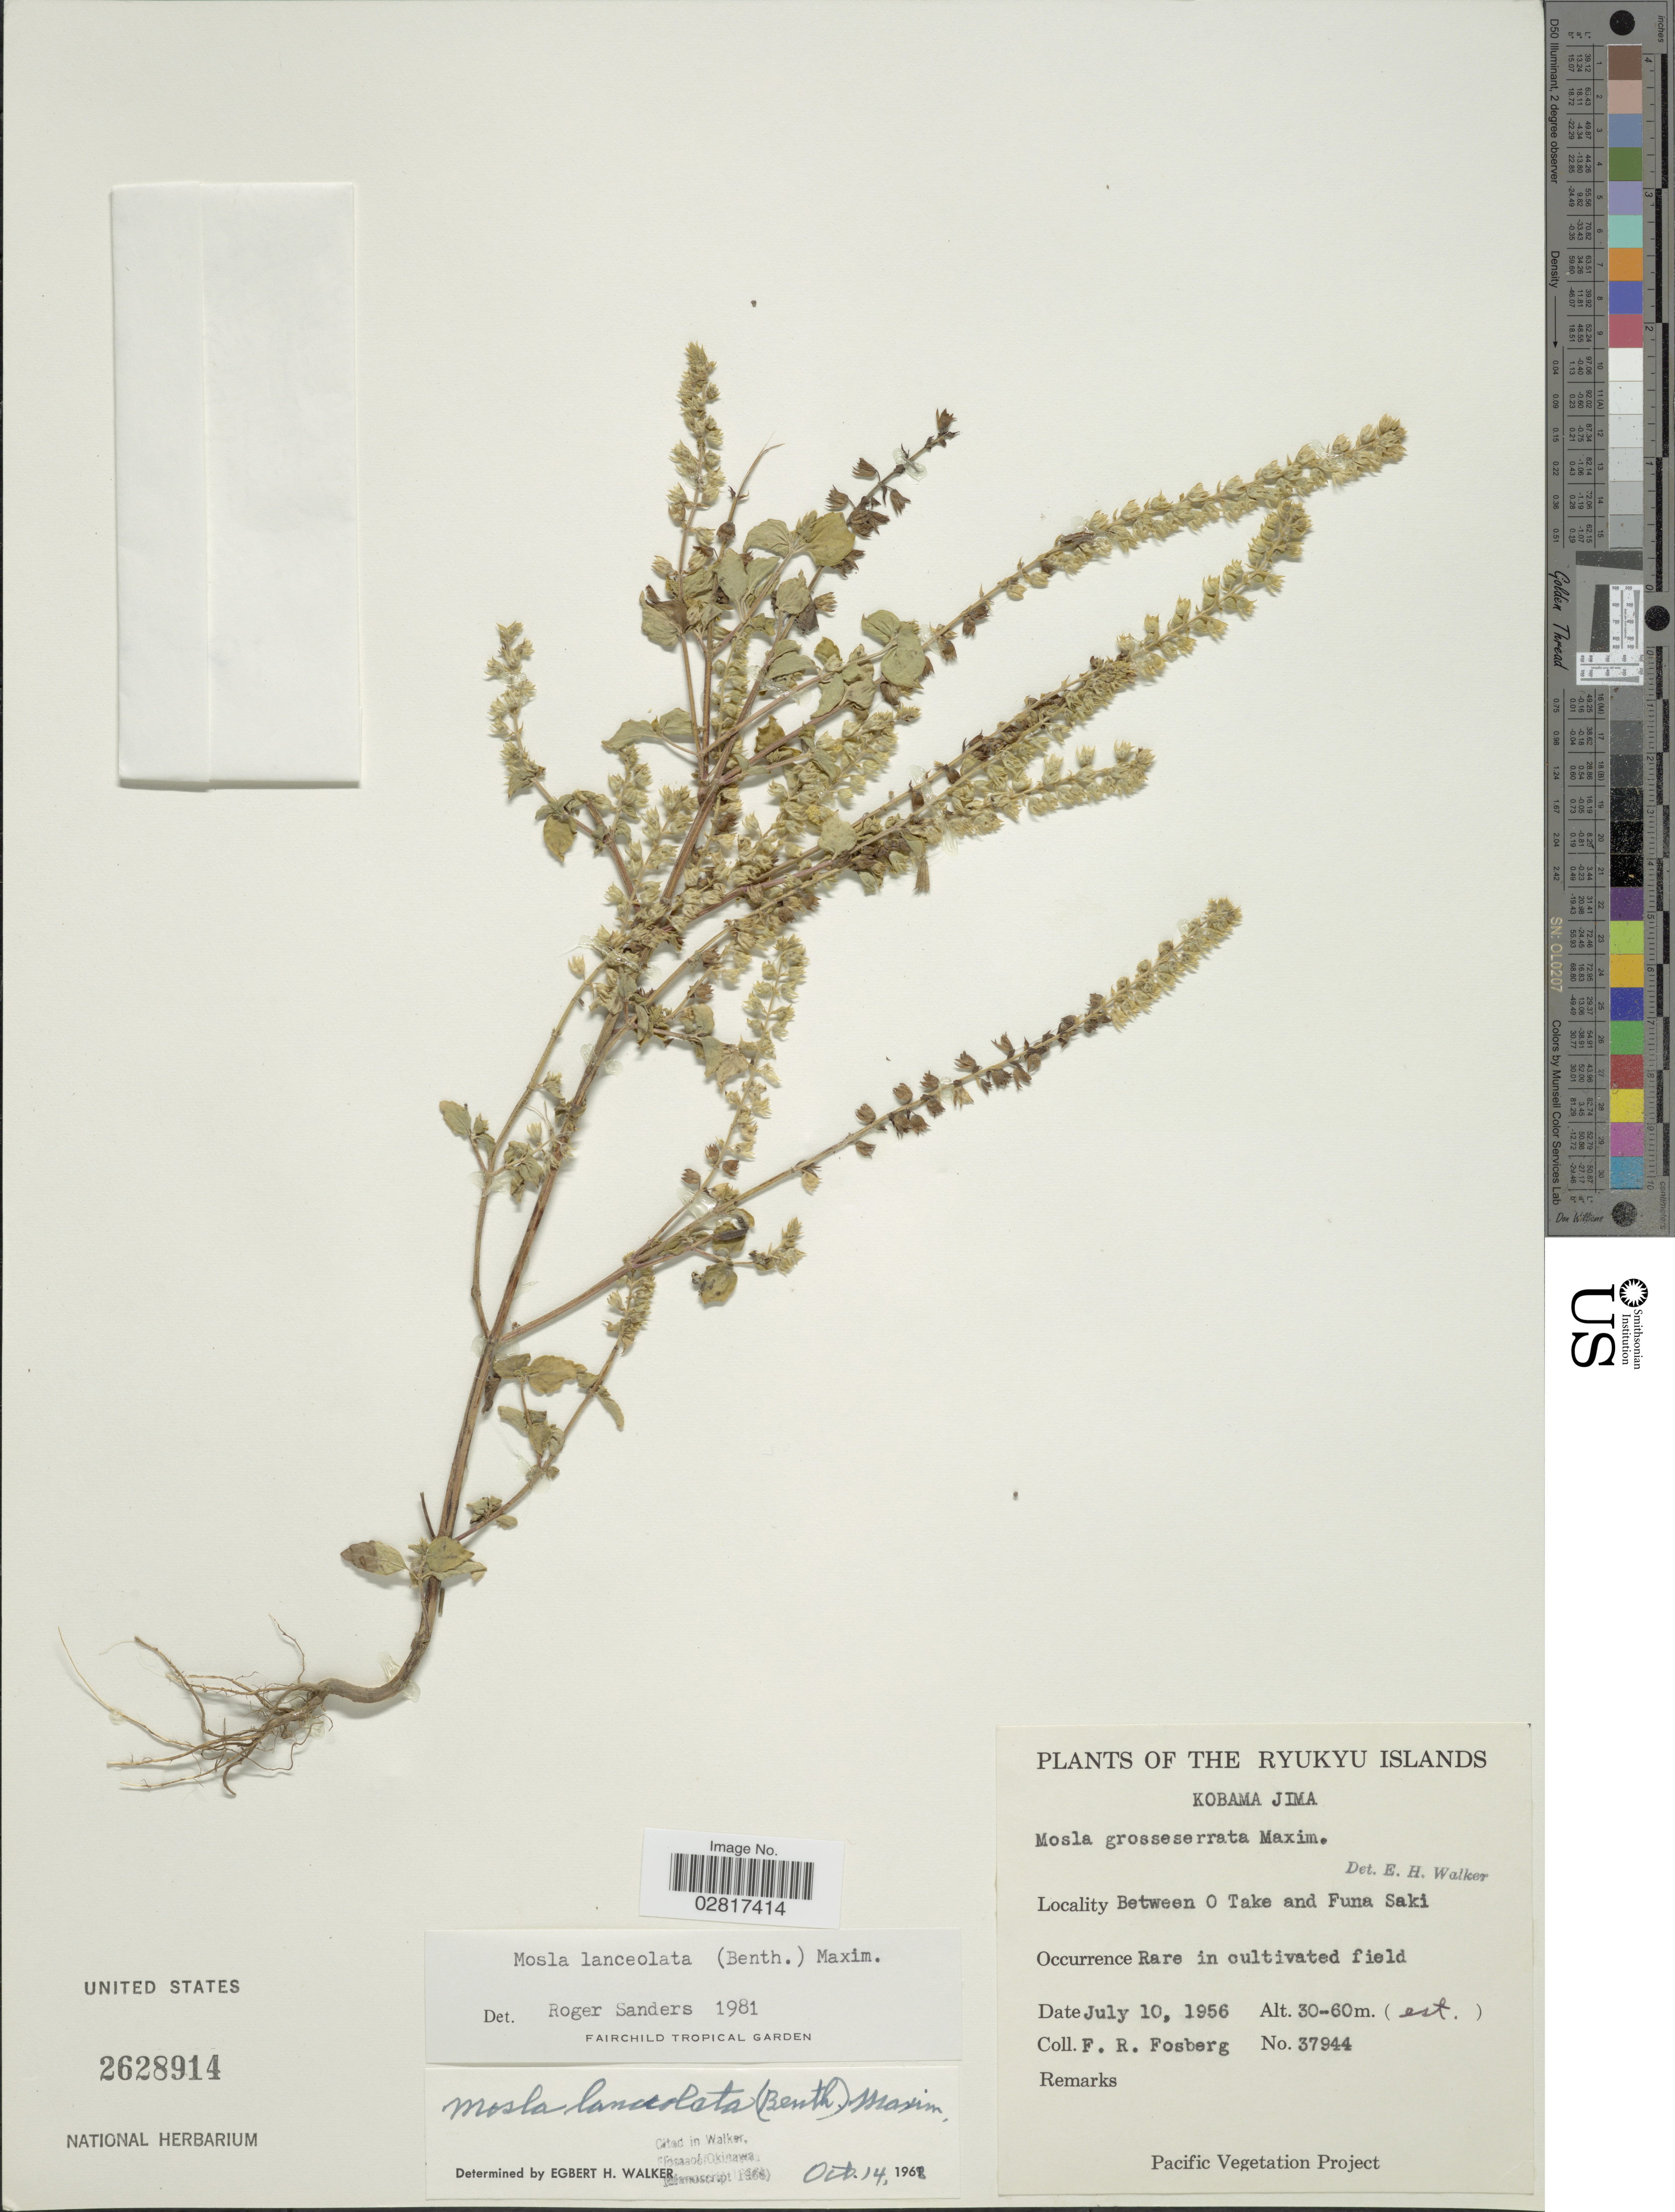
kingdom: Plantae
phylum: Tracheophyta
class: Magnoliopsida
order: Lamiales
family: Lamiaceae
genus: Mosla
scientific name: Mosla lanceolata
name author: (Benth.) Maxim.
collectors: F. R. Fosberg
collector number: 37944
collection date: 1956-07-10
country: Japan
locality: Ryukyu Islands. Kobama Jima. Between O Take and Funa Saki.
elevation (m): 30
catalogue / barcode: US 2628914